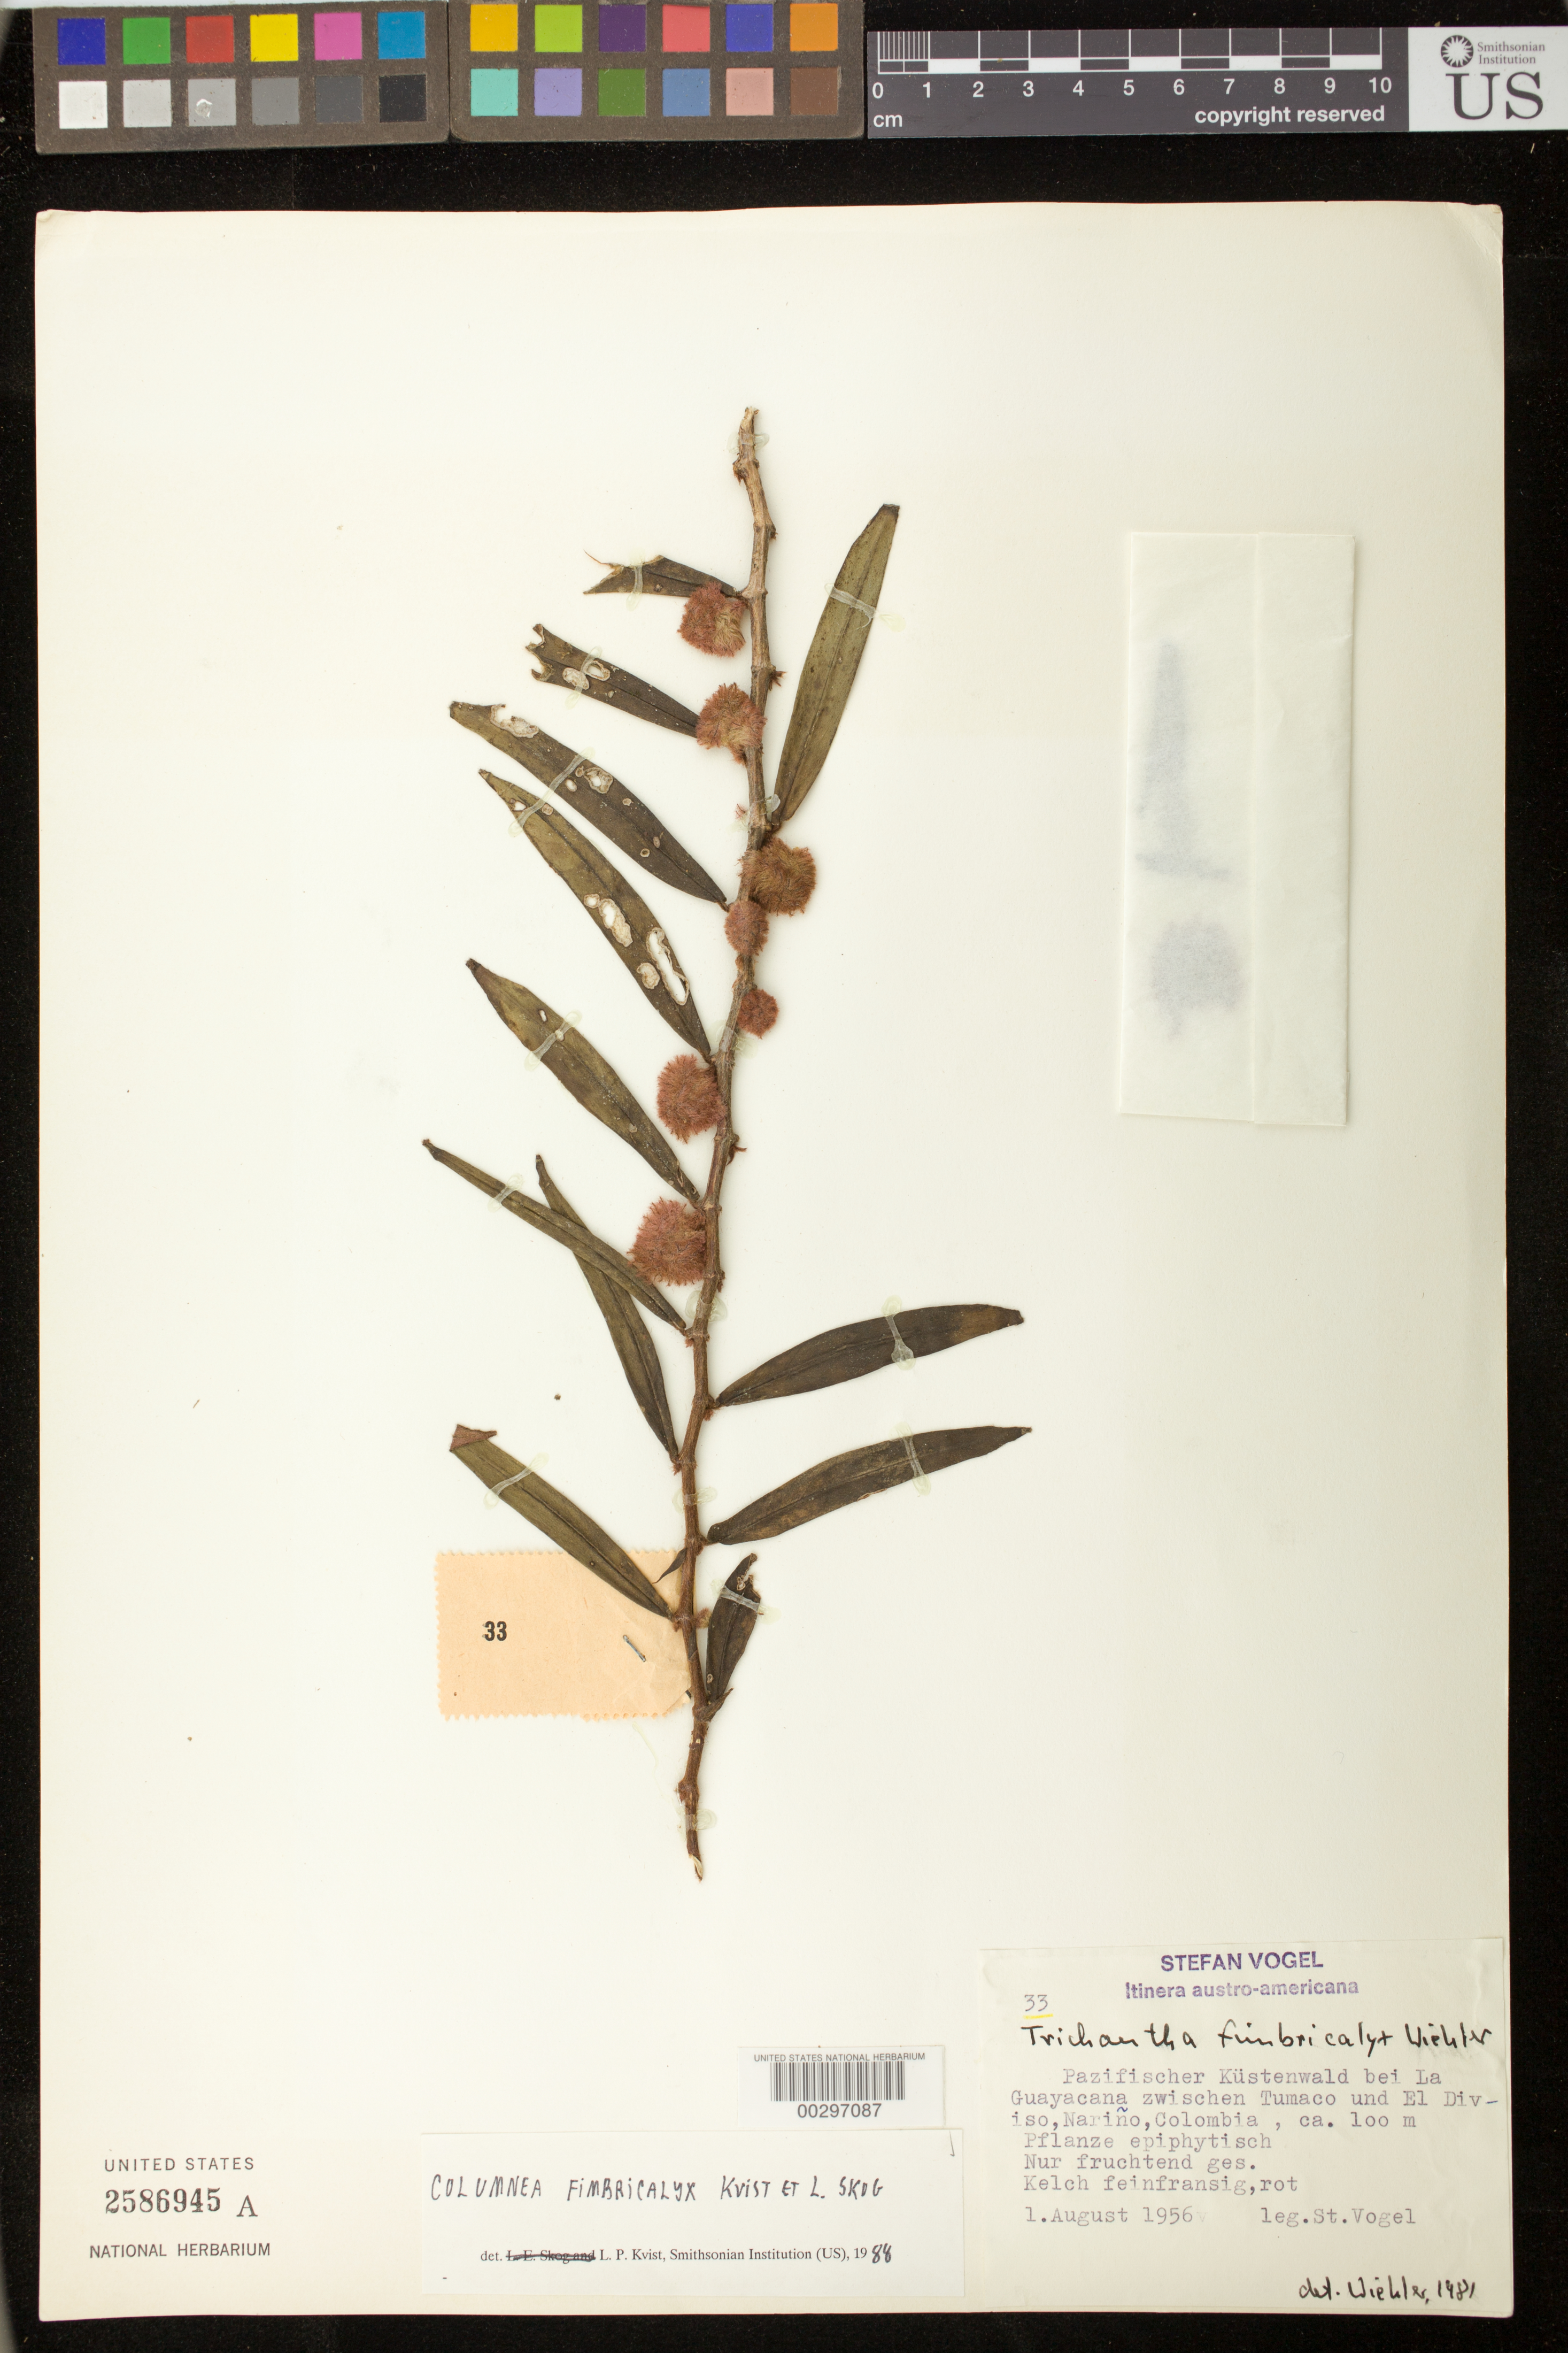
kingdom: Plantae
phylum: Tracheophyta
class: Magnoliopsida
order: Lamiales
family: Gesneriaceae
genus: Columnea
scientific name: Columnea fimbricalyx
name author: L.P. Kvist & L.E. Skog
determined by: Kvist, L. P., (US), Smithsonian Institution - National Museum of Natural History (UNITED STATES)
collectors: S. Vogel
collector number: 33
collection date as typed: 01 Aug 1956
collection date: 1956-08-01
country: Colombia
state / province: Nariño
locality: Bei La Guayacana zwischen Tumaco und El Diviso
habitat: Pazifischer Küstenwald [Pacific coastal forest]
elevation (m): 100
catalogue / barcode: US 2586945A